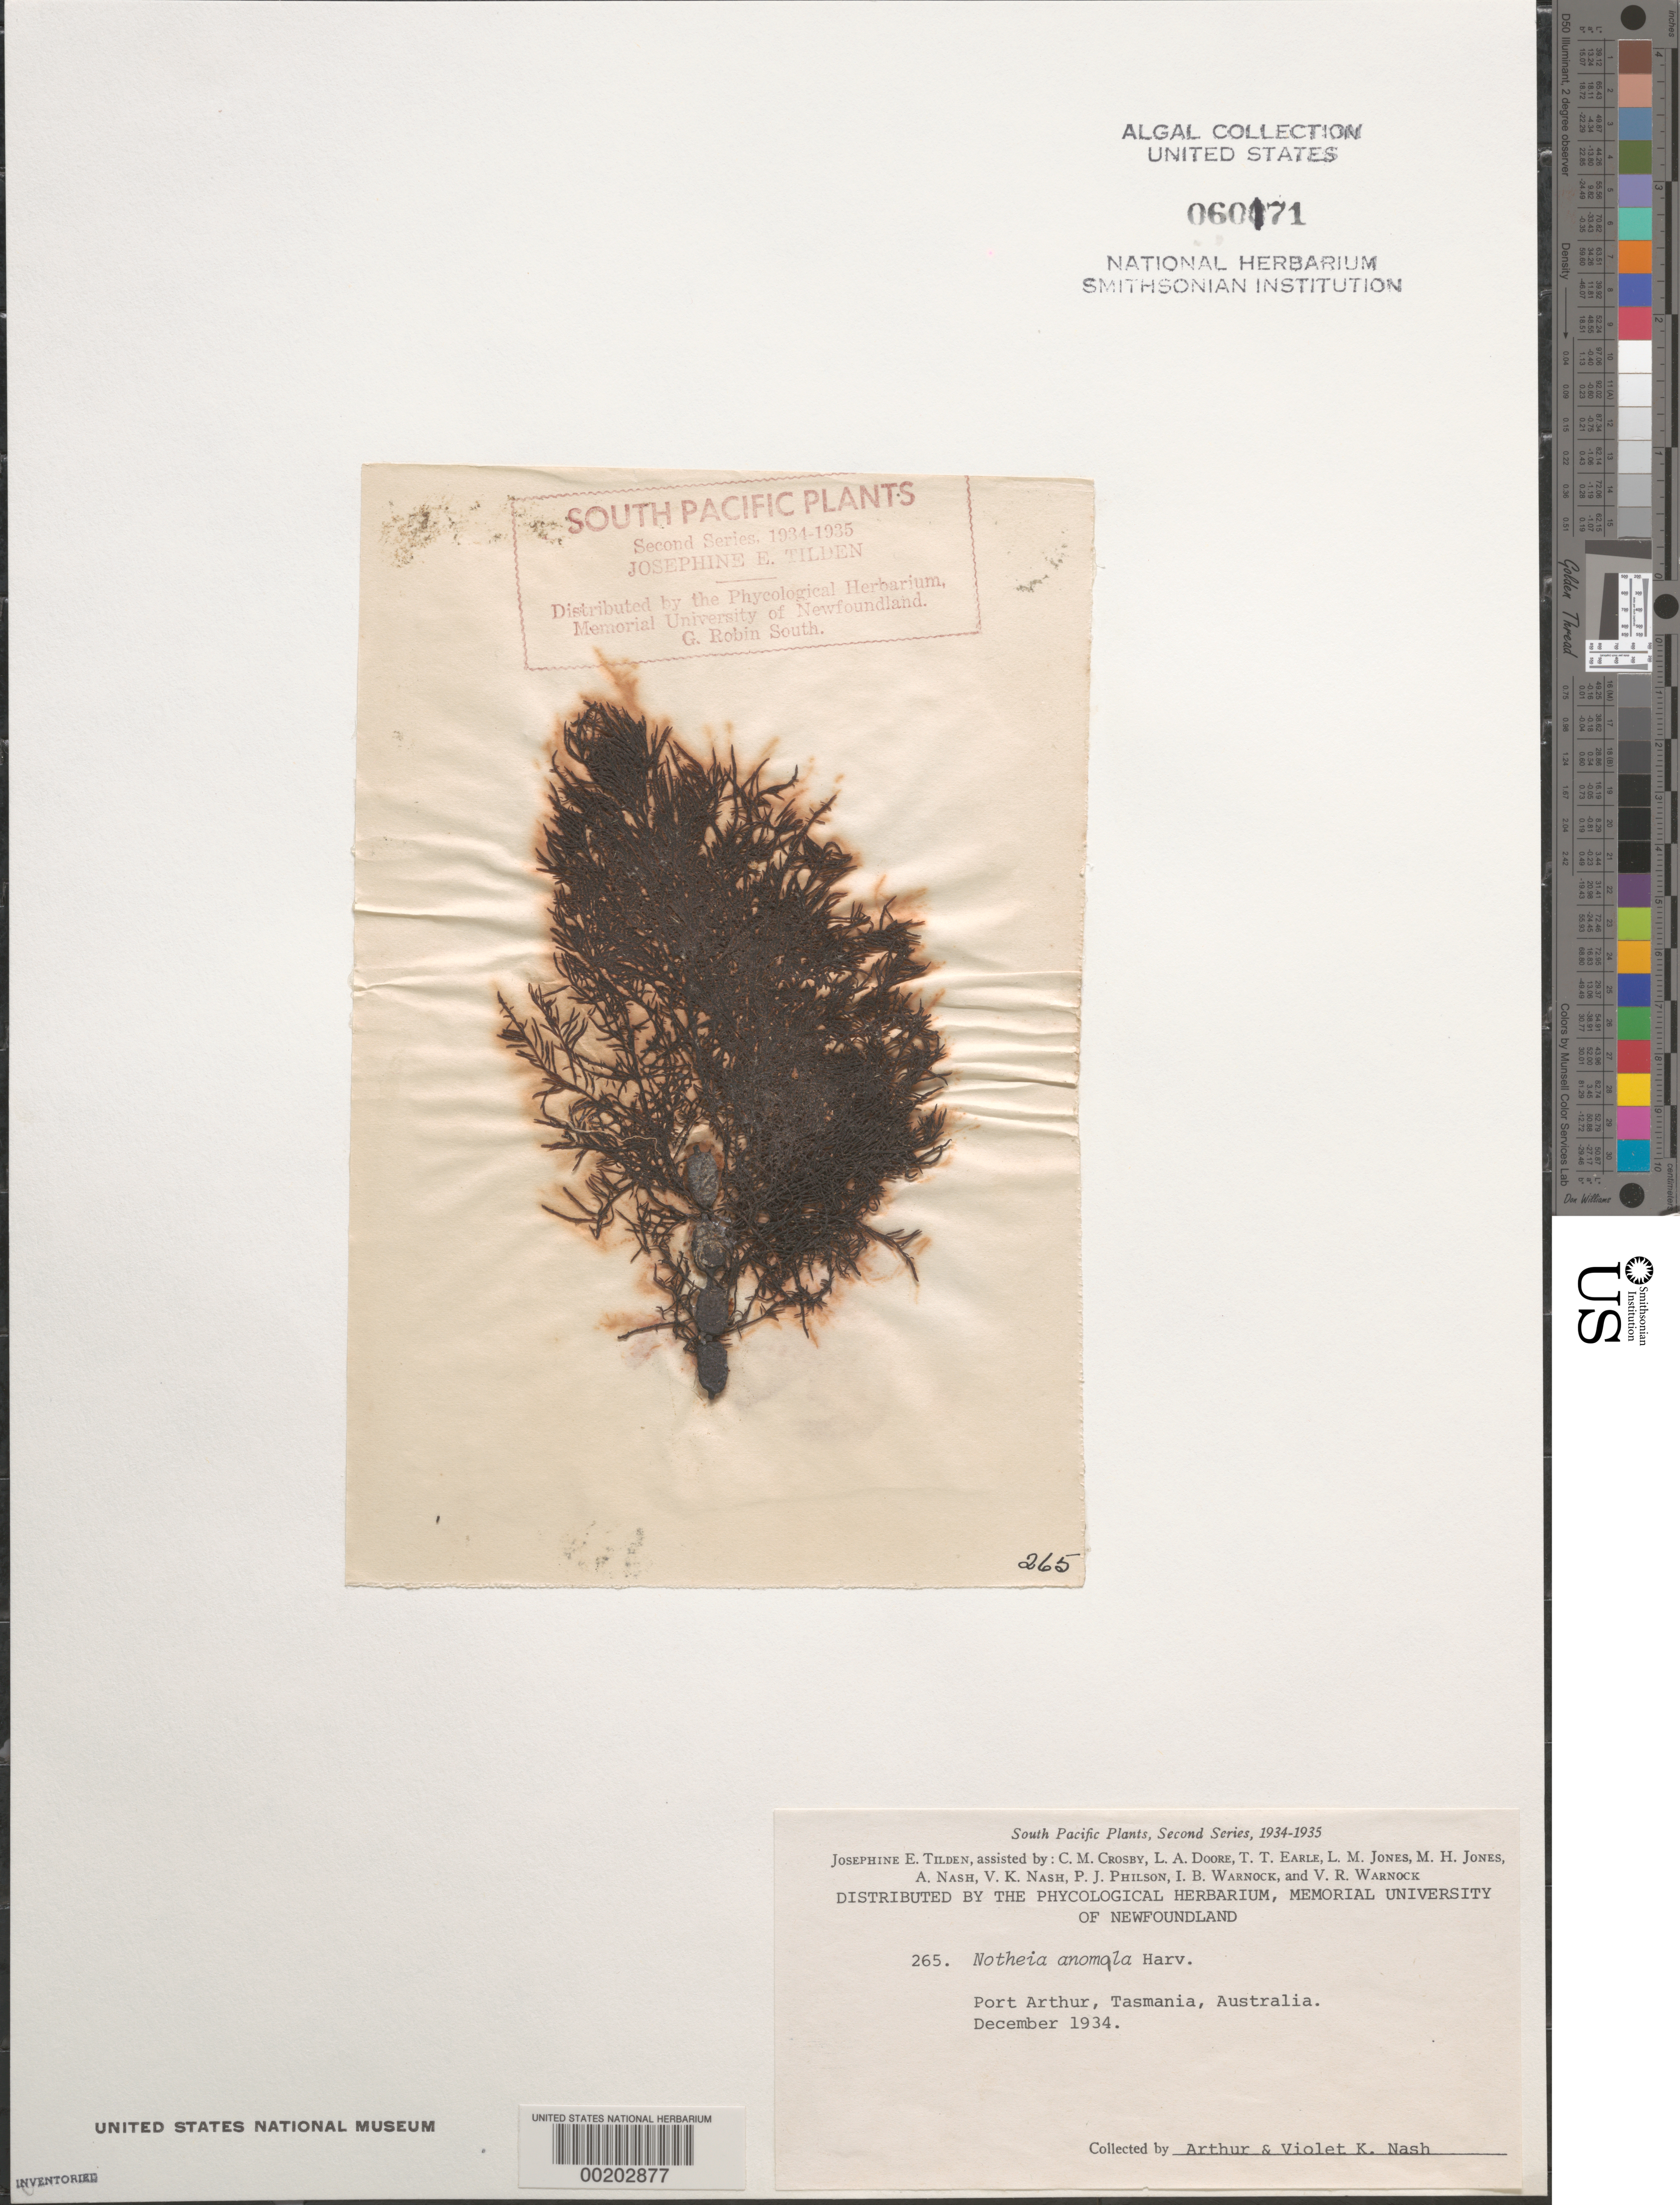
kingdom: Chromista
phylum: Ochrophyta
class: Phaeophyceae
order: Fucales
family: Notheiaceae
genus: Notheia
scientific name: Notheia anomala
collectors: A. Nash & V. K. Nash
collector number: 265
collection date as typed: Dec 1934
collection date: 1934-12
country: Australia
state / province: Tasmania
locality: Port Arthur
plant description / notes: Tilden, South Pacific Plants, Second Series, 1934-1935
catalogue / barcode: US 60171